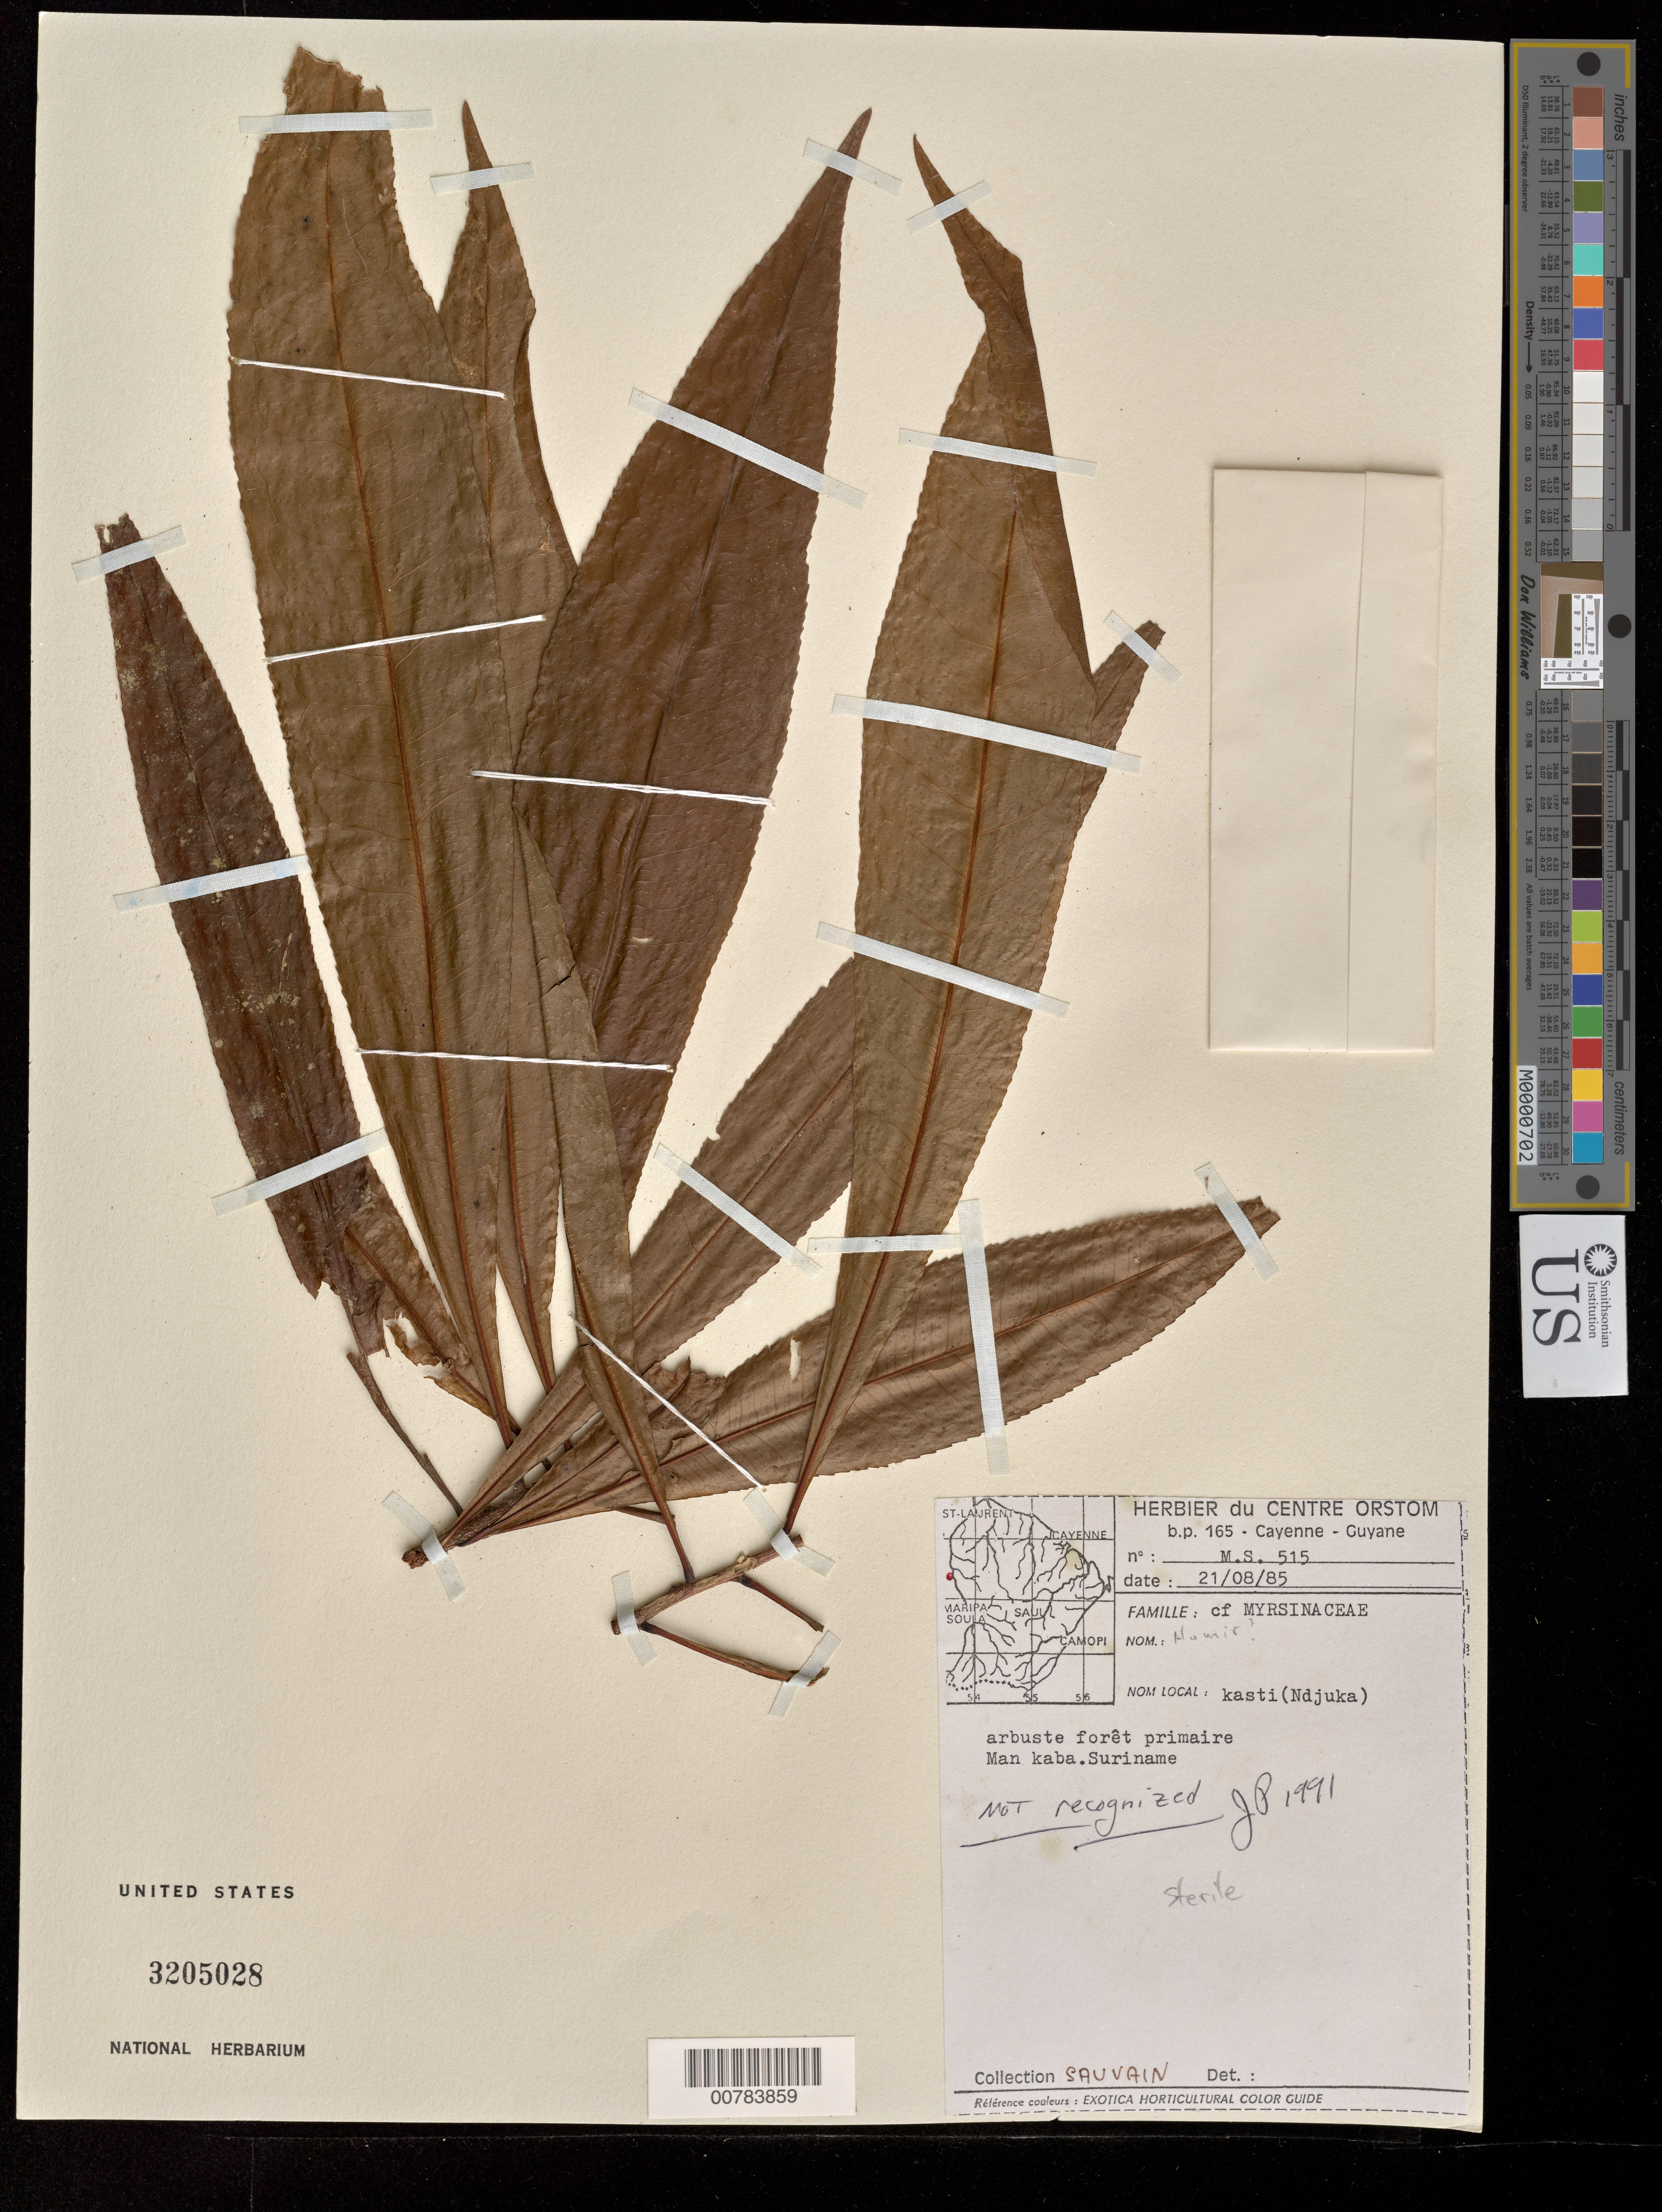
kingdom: Plantae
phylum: Tracheophyta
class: Magnoliopsida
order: Malpighiales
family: Salicaceae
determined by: Pipoly, J. J.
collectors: M. Sauvain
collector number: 515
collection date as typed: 21-Aug-85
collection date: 1985-08-21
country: Suriname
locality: Saut Mankaba Soula, Bassin du Maroni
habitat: Arbuste forêt primaire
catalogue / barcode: US 3205028